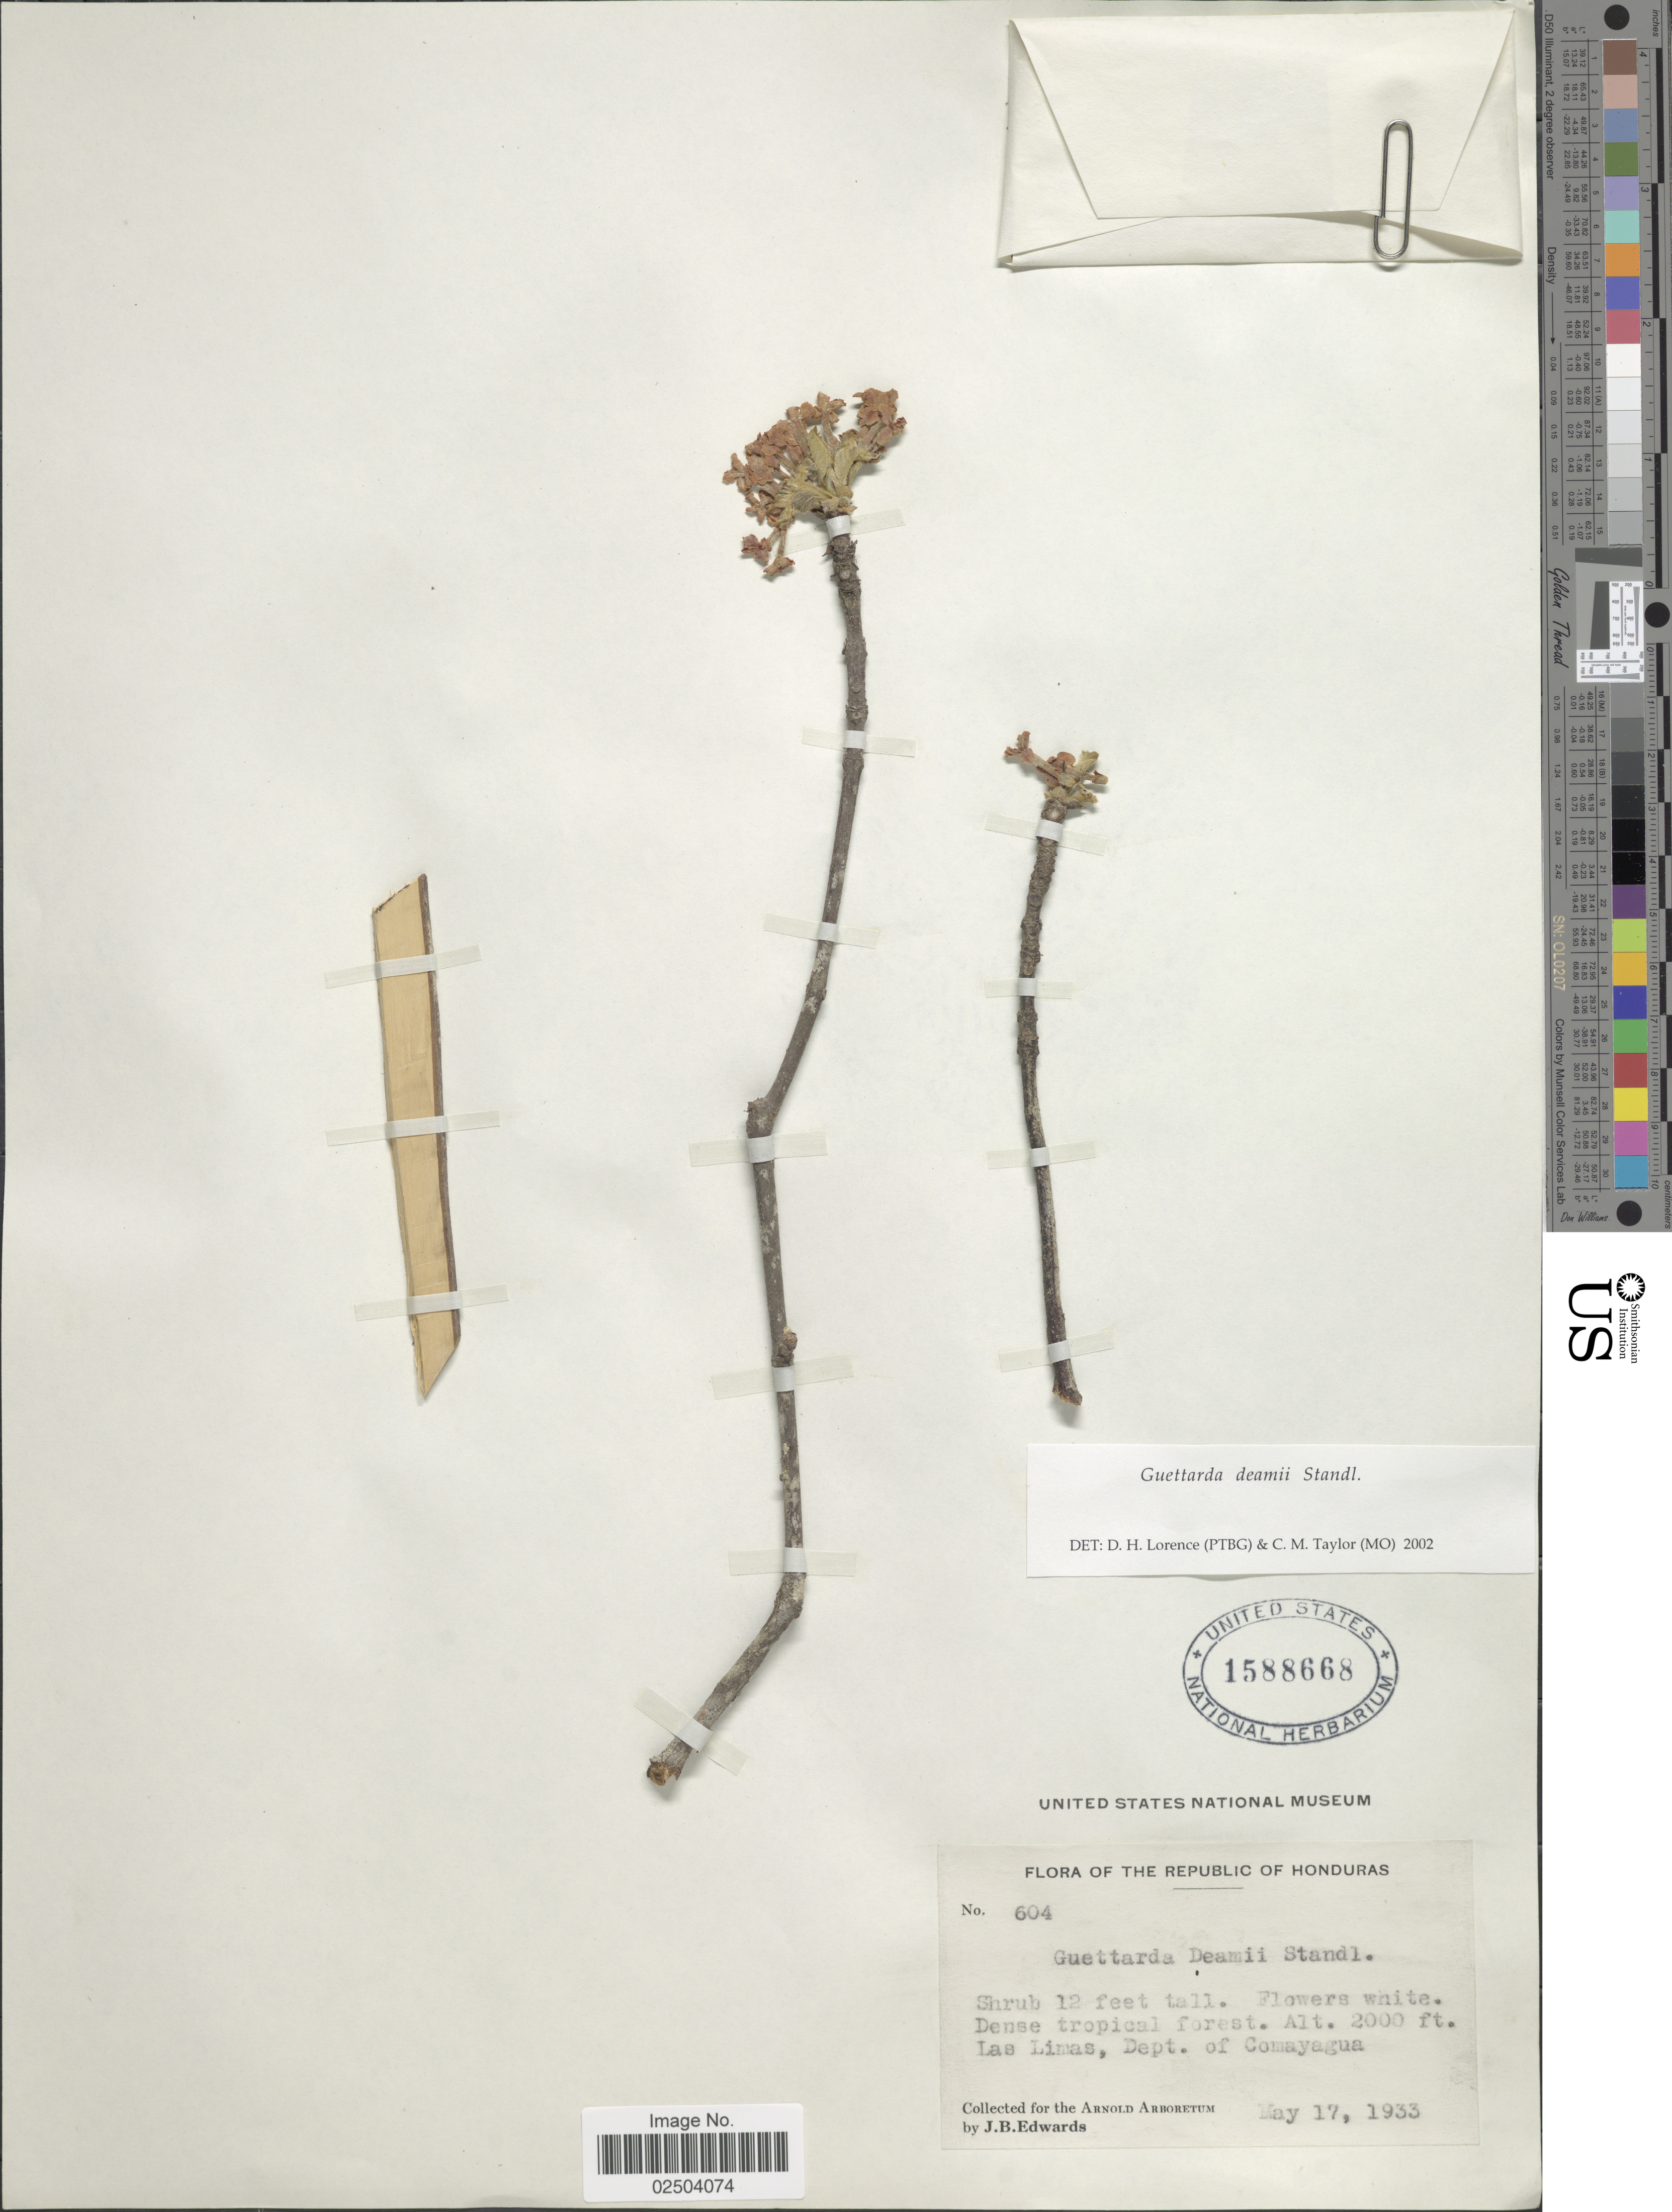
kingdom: Plantae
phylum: Tracheophyta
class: Magnoliopsida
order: Gentianales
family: Rubiaceae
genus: Guettarda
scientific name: Guettarda deamii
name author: Standl.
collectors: J. B. Edwards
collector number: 604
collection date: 1933-05-17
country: Honduras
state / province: Comayagua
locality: Dense tropical forest. Las Limas, Dept. of Comayagua.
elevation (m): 610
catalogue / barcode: US 1588668